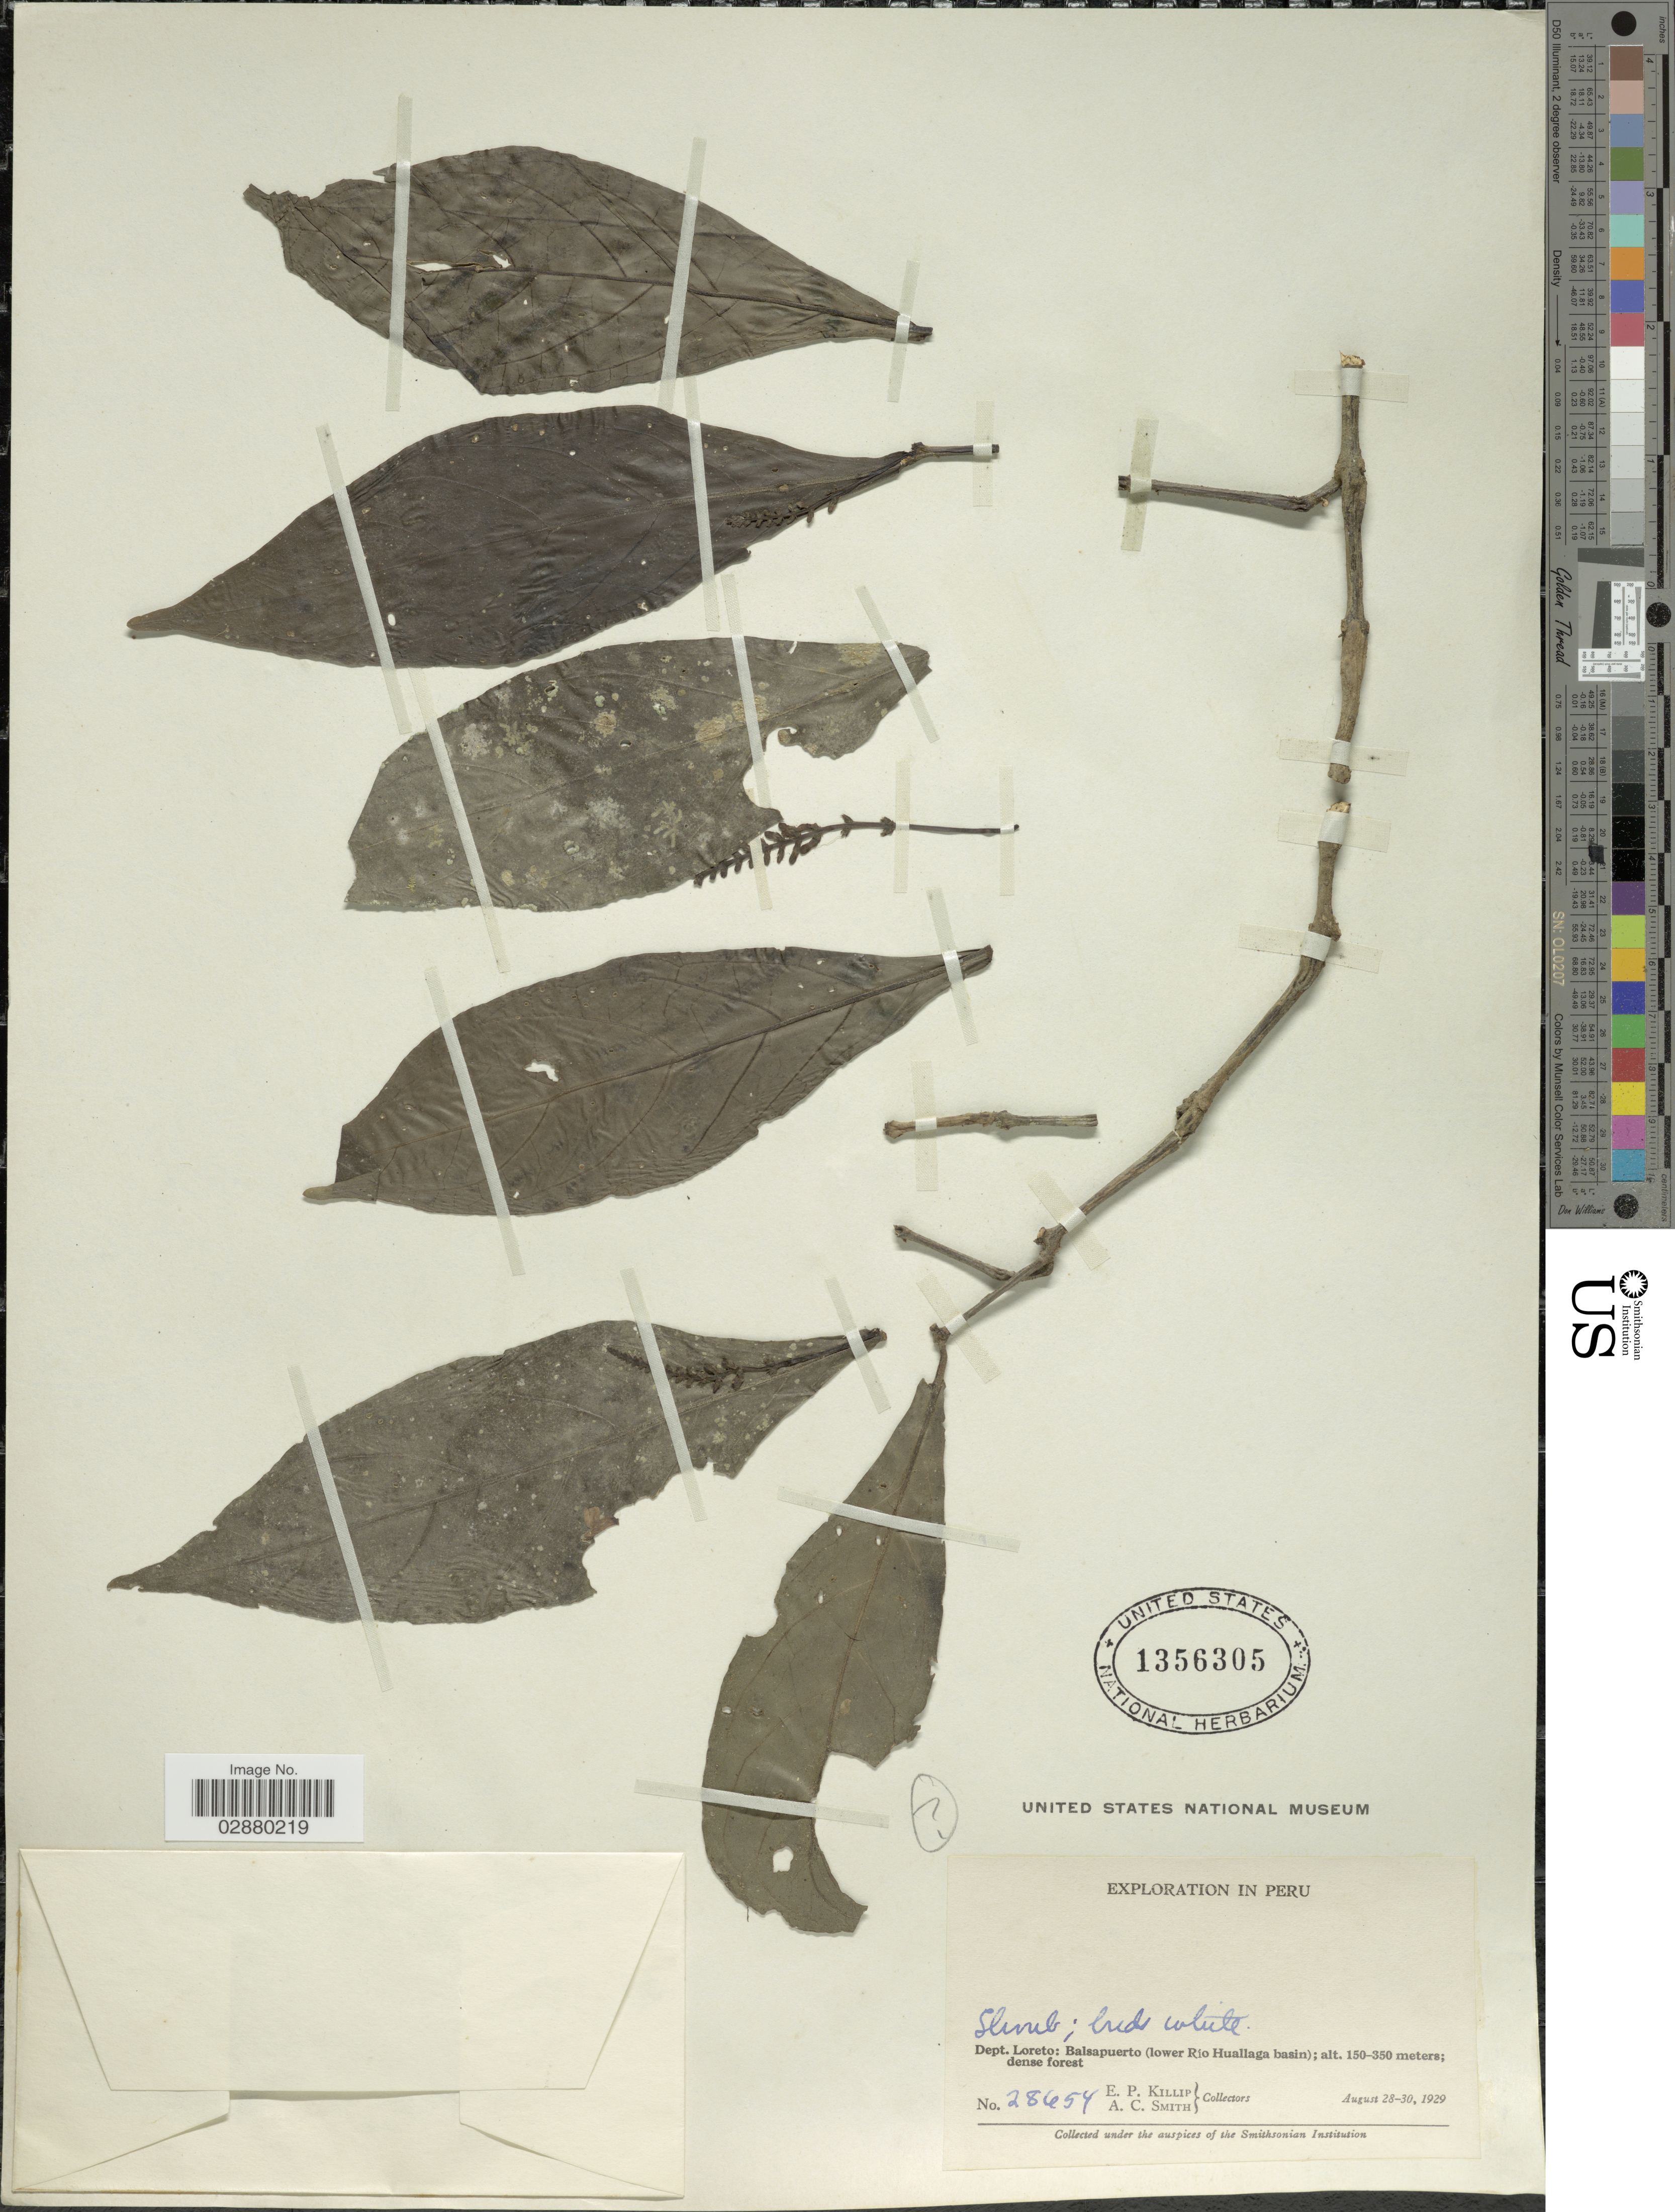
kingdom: Plantae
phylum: Tracheophyta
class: Magnoliopsida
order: Lamiales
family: Acanthaceae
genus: Justicia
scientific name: Justicia poeppigiana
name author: (Nees) Lindau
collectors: E. P. Killip & A. C. Smith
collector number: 28654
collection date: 1929-08-28/1929-08-30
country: Peru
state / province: Loreto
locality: Dept. Loreto: Balsapuerto (lower Rio Huallaga basin).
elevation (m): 150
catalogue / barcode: US 1356305